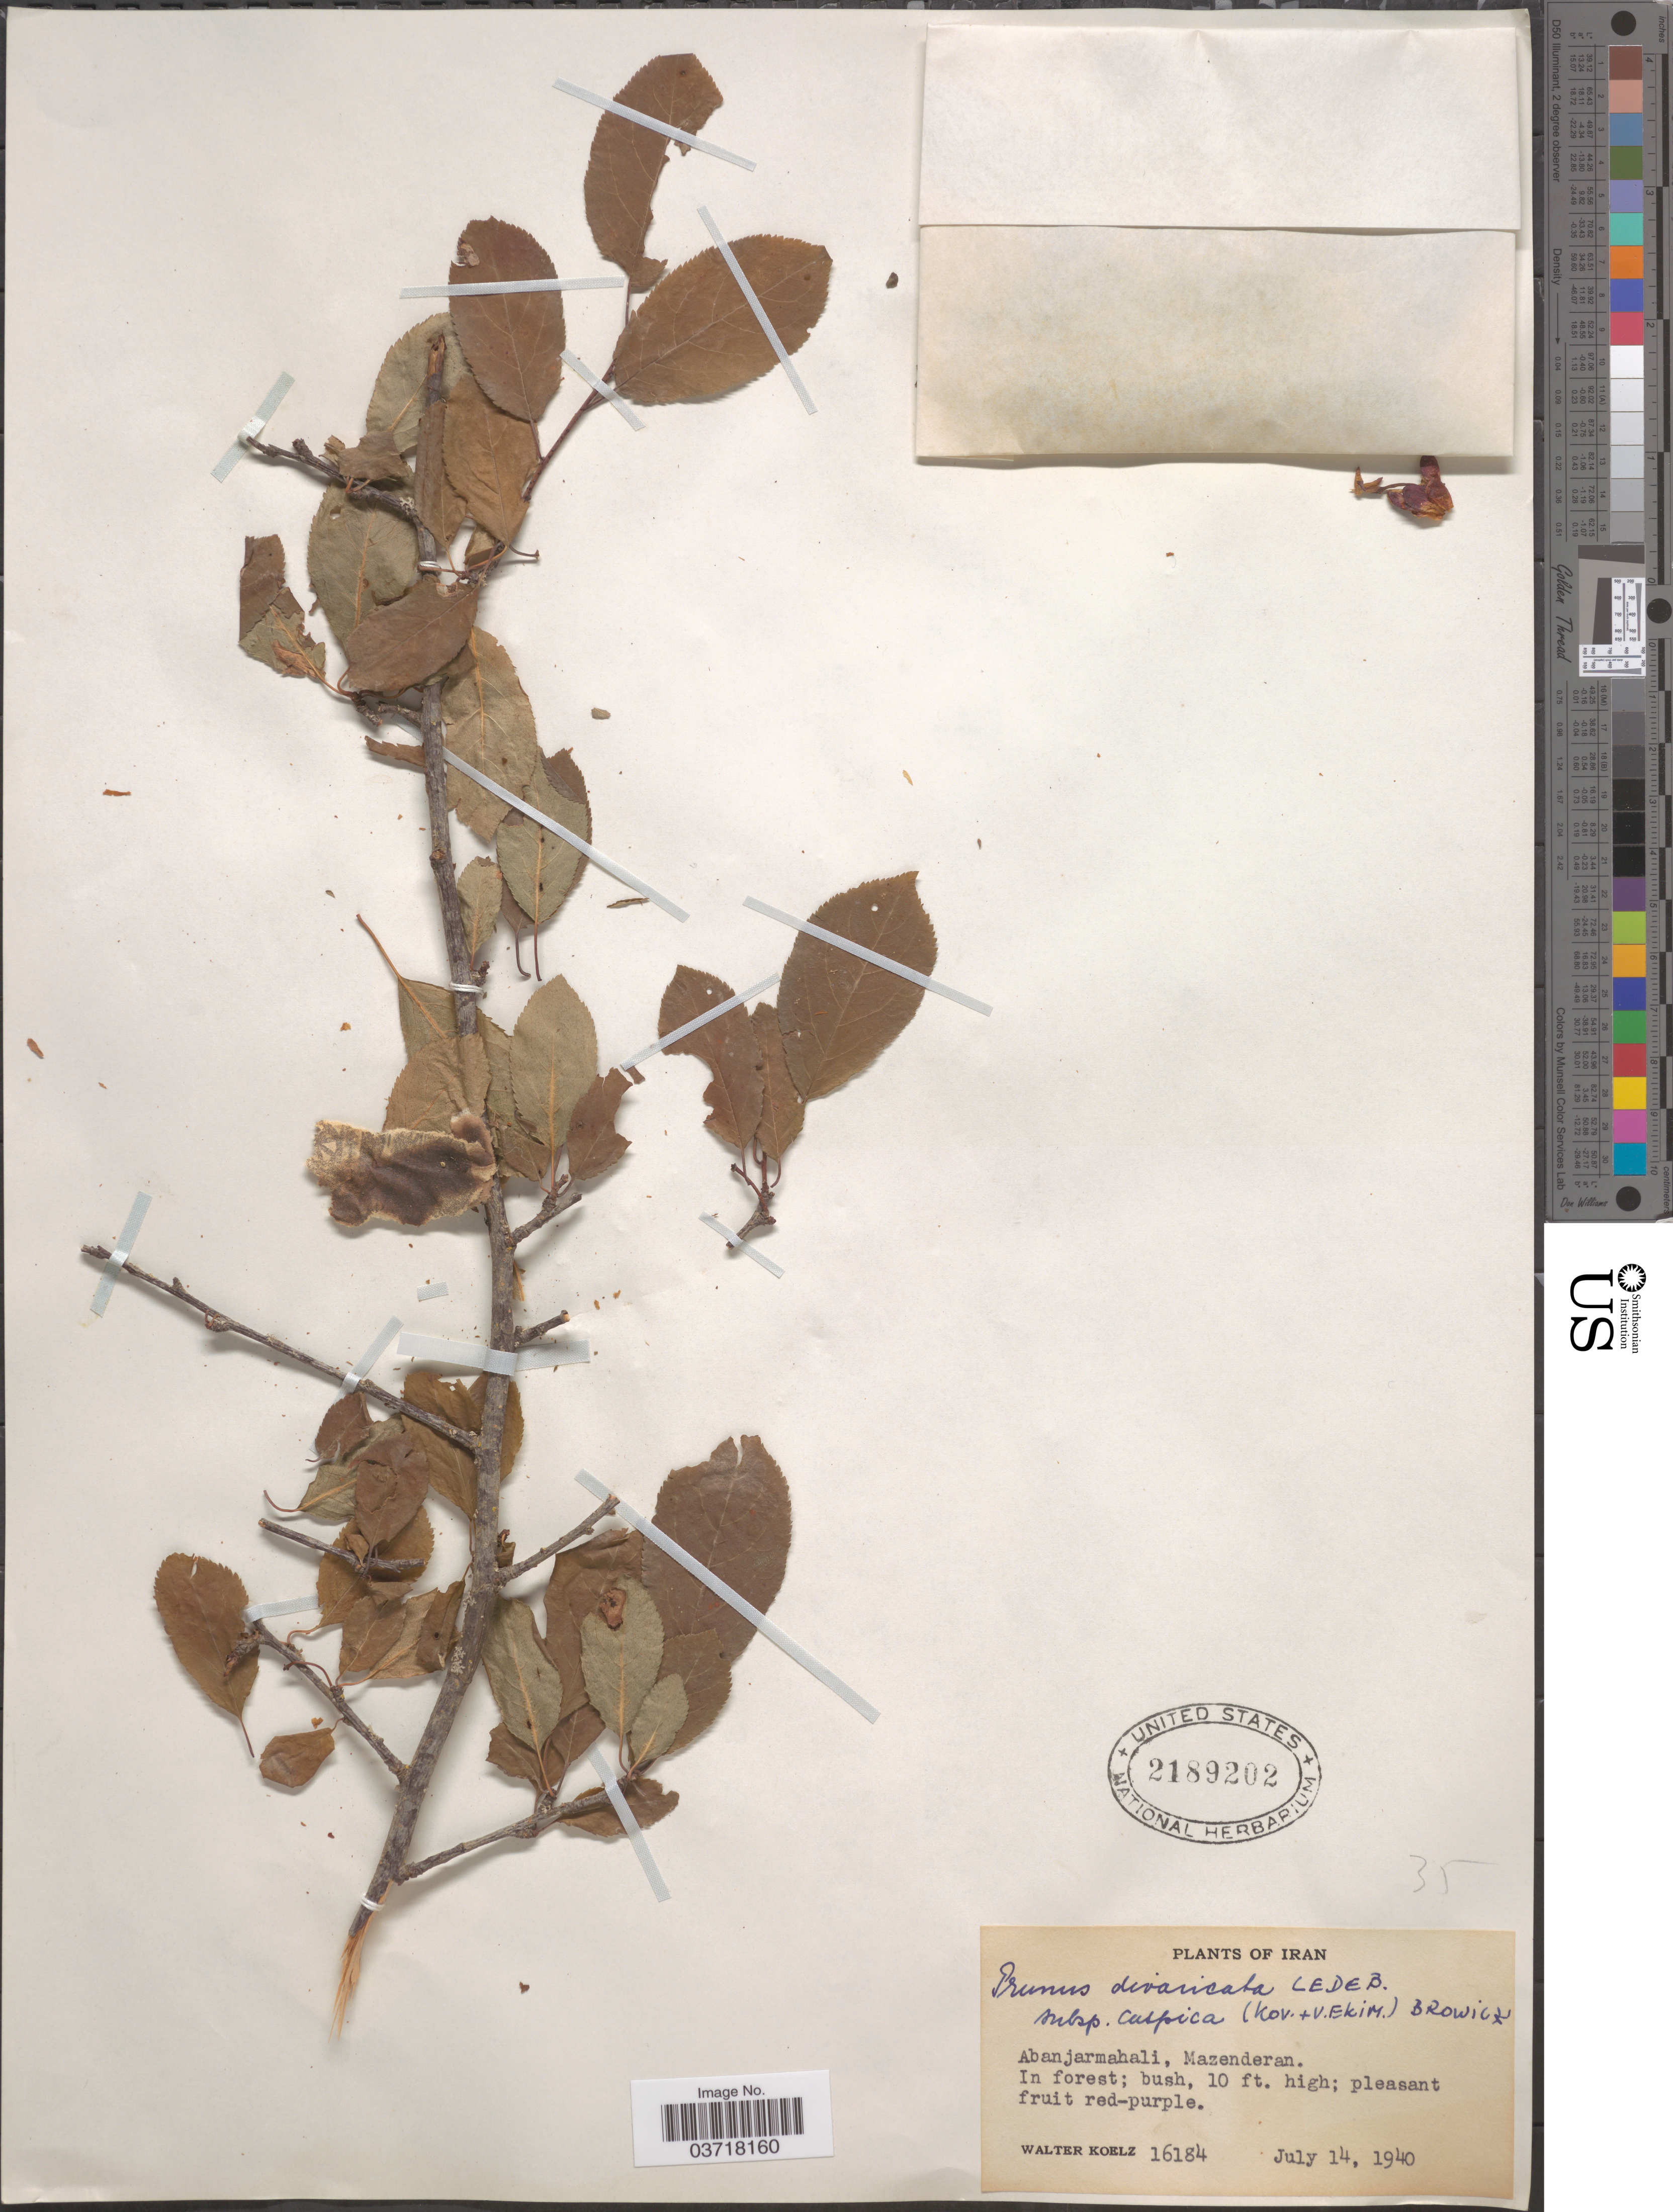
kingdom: Plantae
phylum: Tracheophyta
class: Magnoliopsida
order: Rosales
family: Rosaceae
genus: Prunus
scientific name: Prunus sargentii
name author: Rehder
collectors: W. N. Koelz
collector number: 16184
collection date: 1940-07-14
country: Iran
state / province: Mazandaran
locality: Abanjarmahali, Mazenderan.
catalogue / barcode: US 2189202